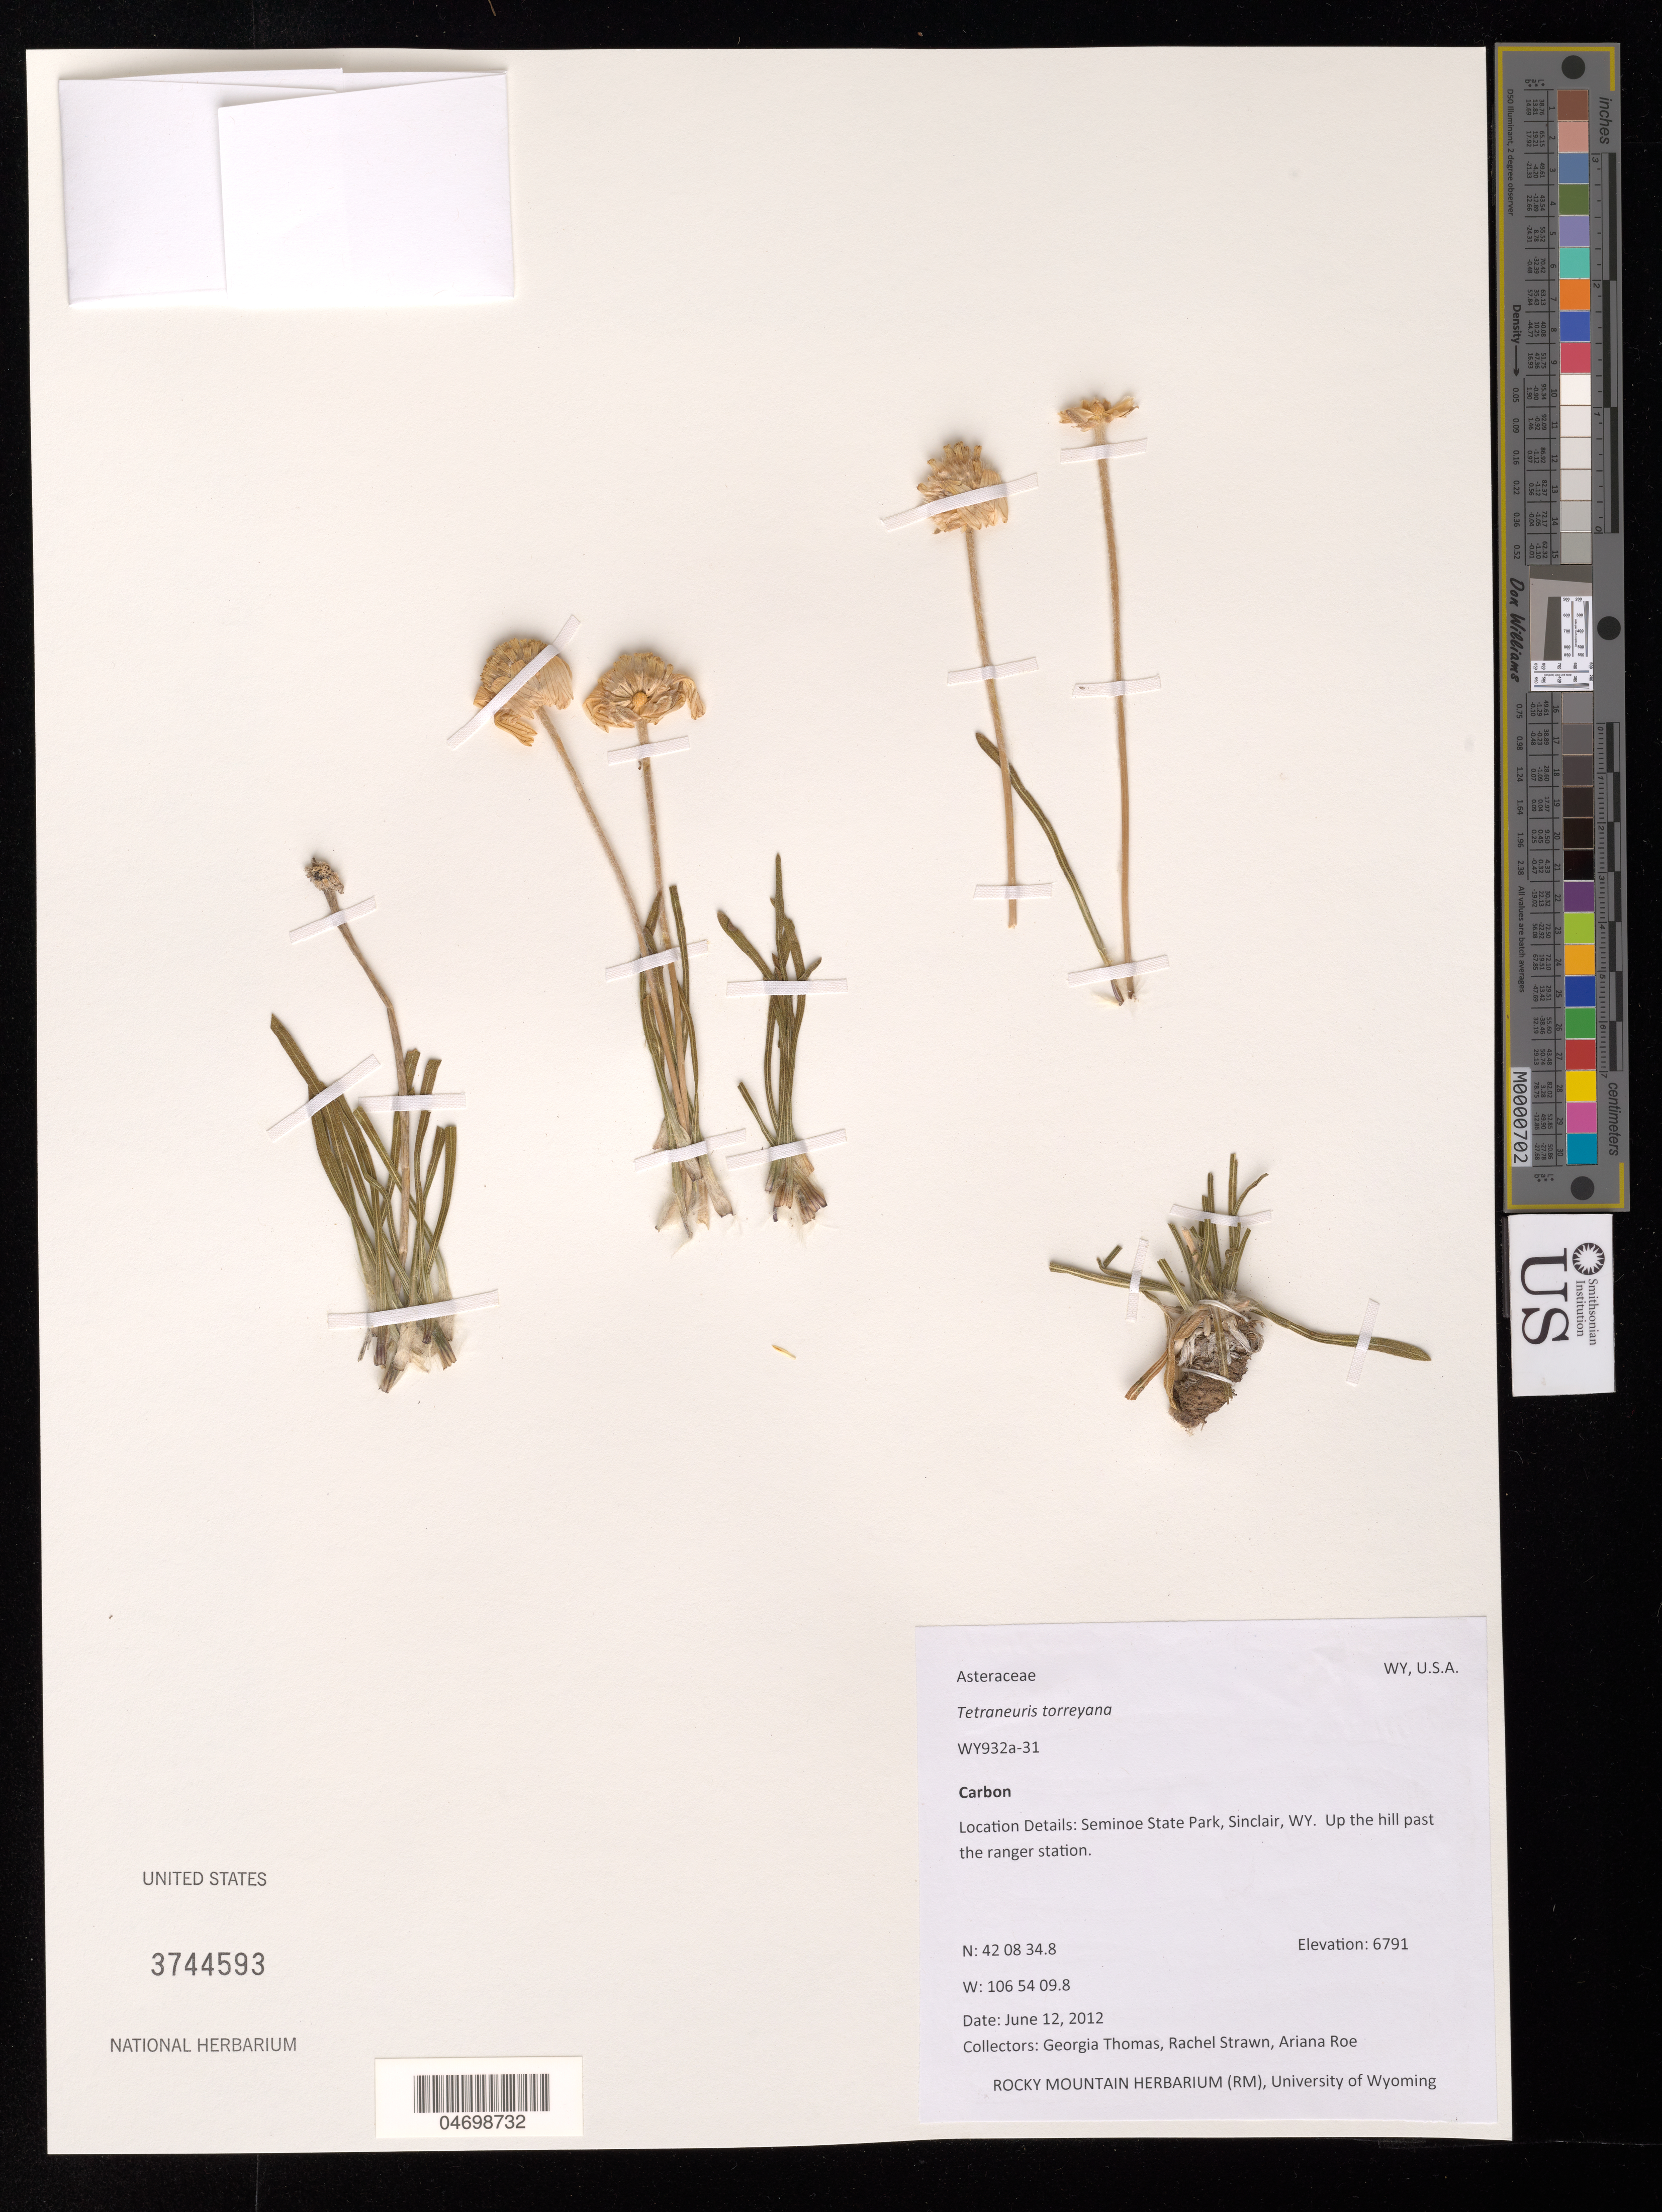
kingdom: Plantae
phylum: Tracheophyta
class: Magnoliopsida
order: Asterales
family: Asteraceae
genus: Tetraneuris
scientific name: Tetraneuris torreyana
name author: (Nutt.) Greene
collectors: G. Thomas, R. Strawn & A. Roe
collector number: WY932A-31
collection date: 2012-06-12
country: United States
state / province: Wyoming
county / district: Carbon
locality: Seminoe State Park, Sinclair. Up the hill past the Ranger Station.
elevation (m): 2070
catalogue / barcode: US 3744593